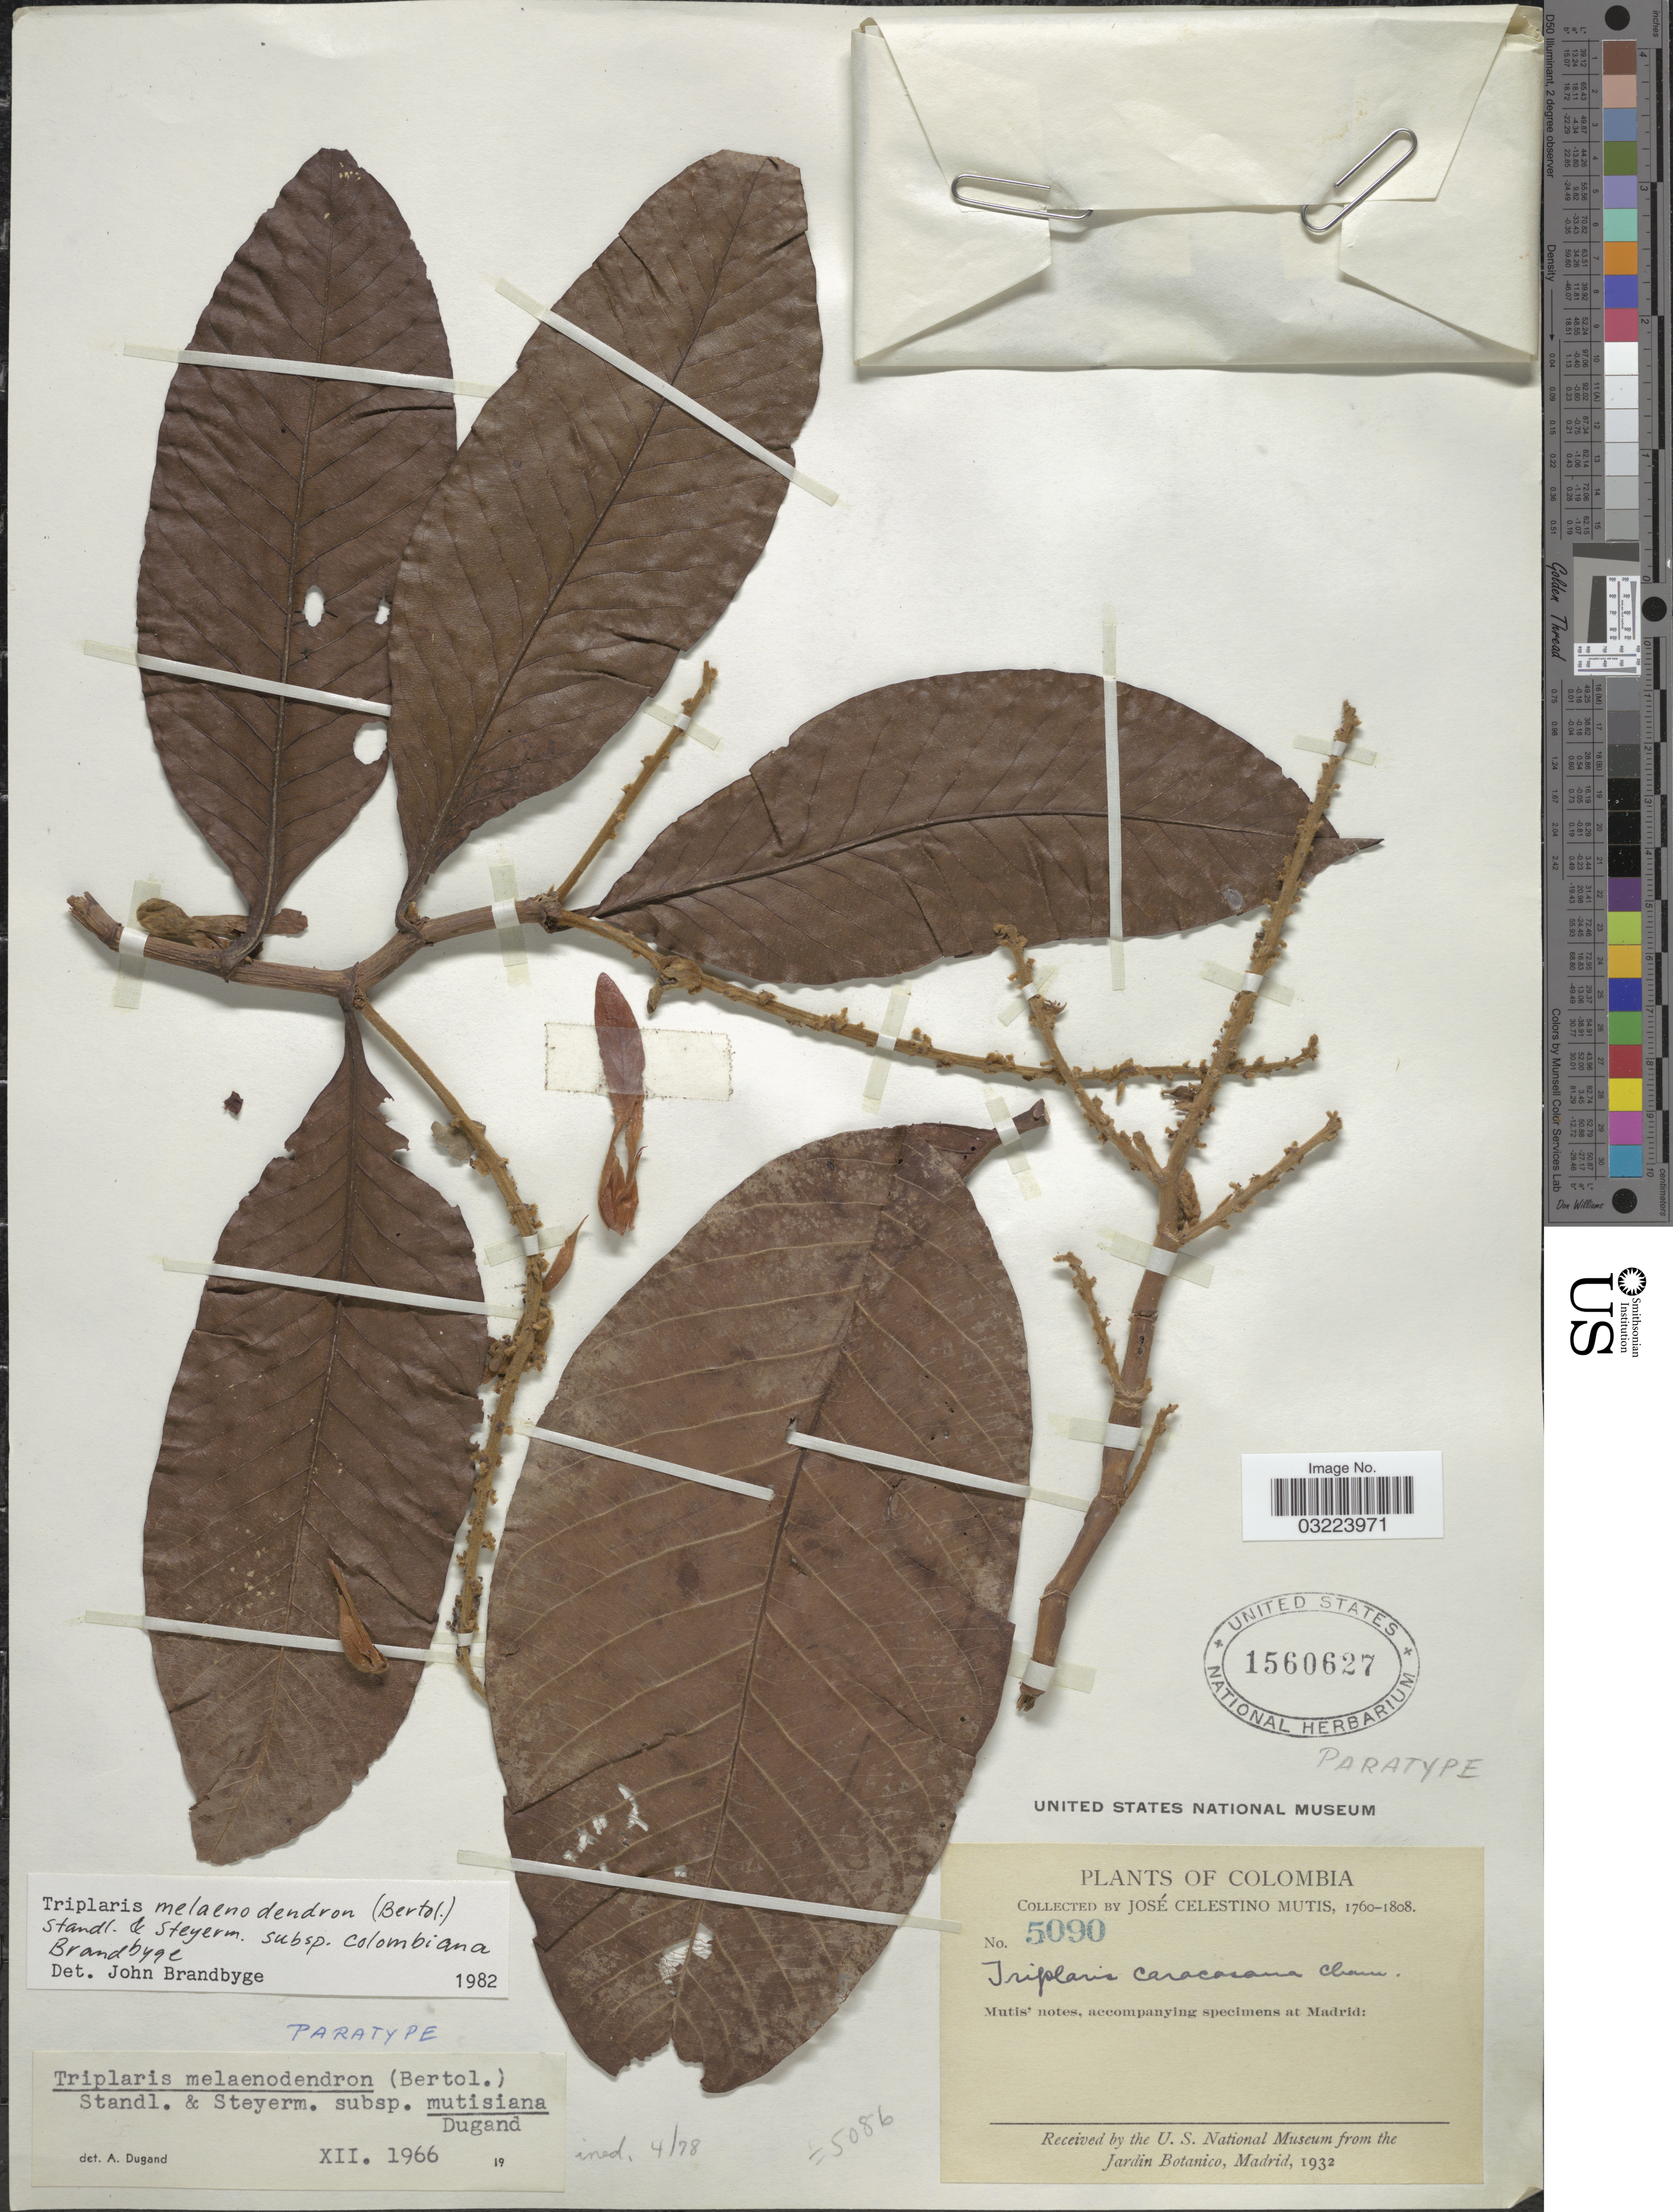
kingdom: Plantae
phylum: Tracheophyta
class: Magnoliopsida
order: Caryophyllales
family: Polygonaceae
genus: Triplaris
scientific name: Triplaris melaenodendron subsp. colombiana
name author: (Meisn.) Brandbyge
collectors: J. C. B. Mutis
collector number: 5090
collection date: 1760/1808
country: Colombia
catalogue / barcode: US 1560627